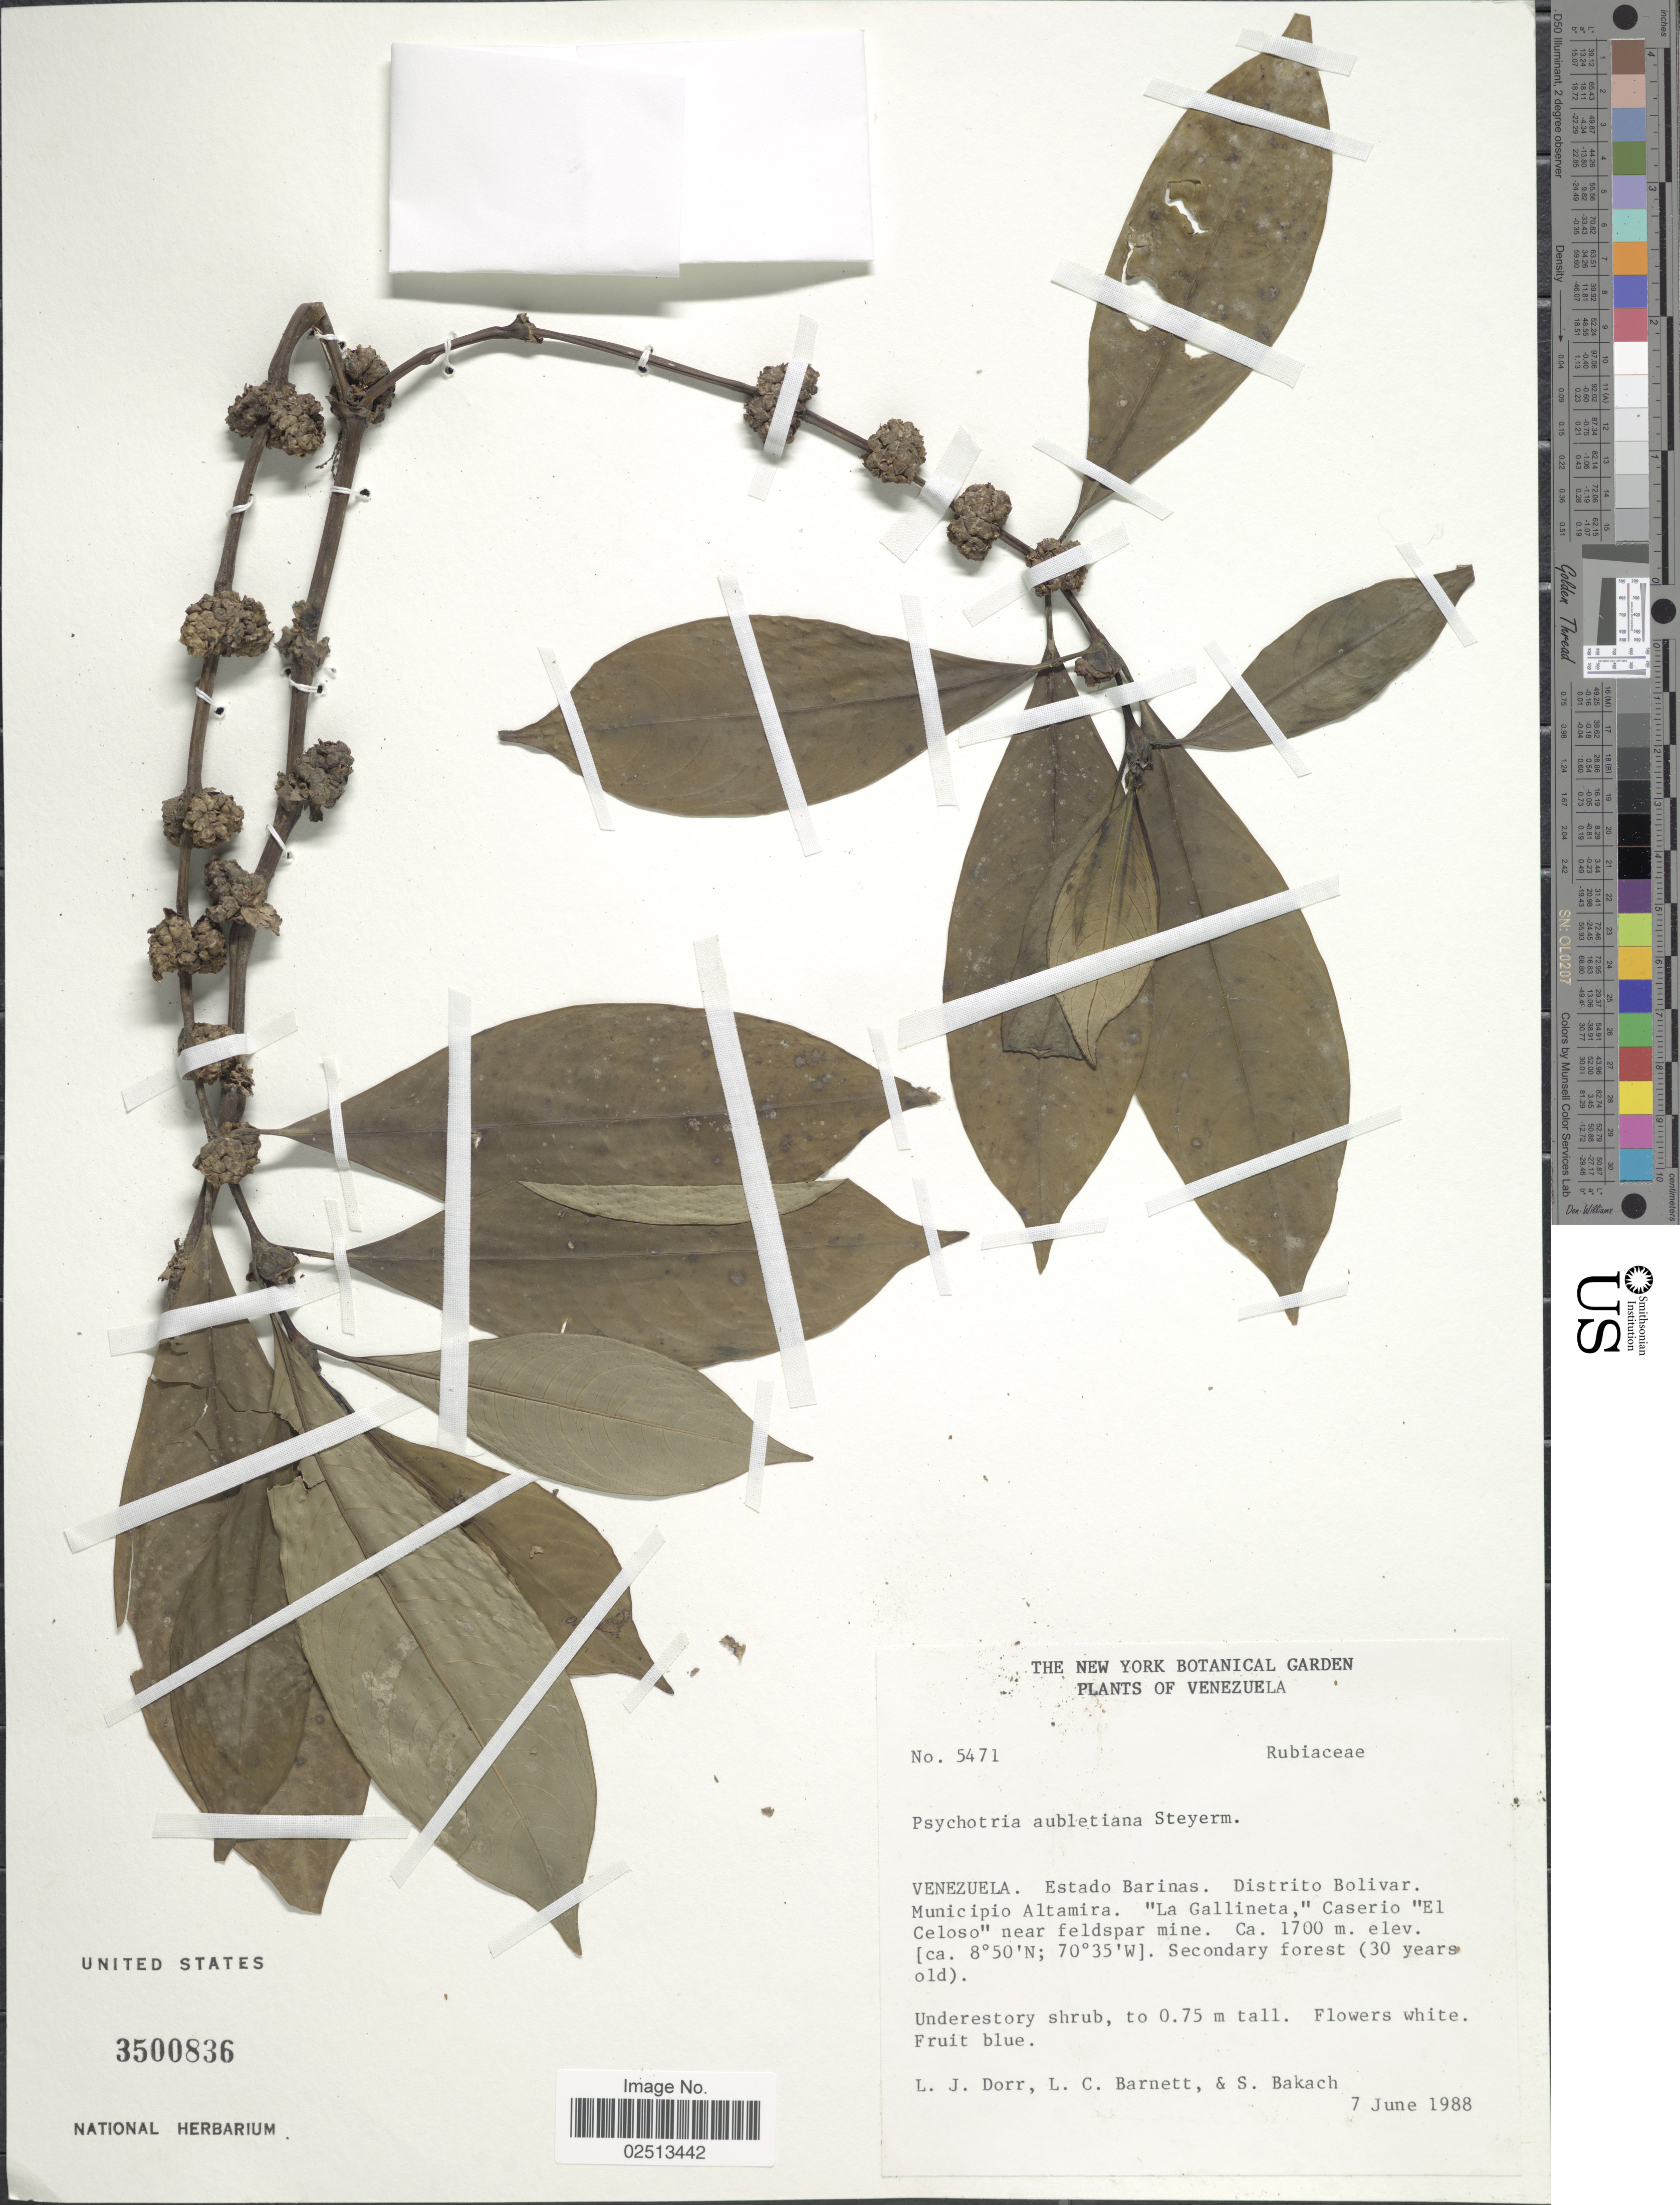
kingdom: Plantae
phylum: Tracheophyta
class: Magnoliopsida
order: Gentianales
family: Rubiaceae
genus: Psychotria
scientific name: Psychotria aubletiana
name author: Steyerm.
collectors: L. J. Dorr, L. C. Barnett & S. Bakach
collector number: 5471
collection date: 1988-06-07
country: Venezuela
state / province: Barinas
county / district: Bolívar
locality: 'La Gallineta,' Caserio 'El Celoso' near feldspar mine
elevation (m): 1700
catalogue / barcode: US 3500836